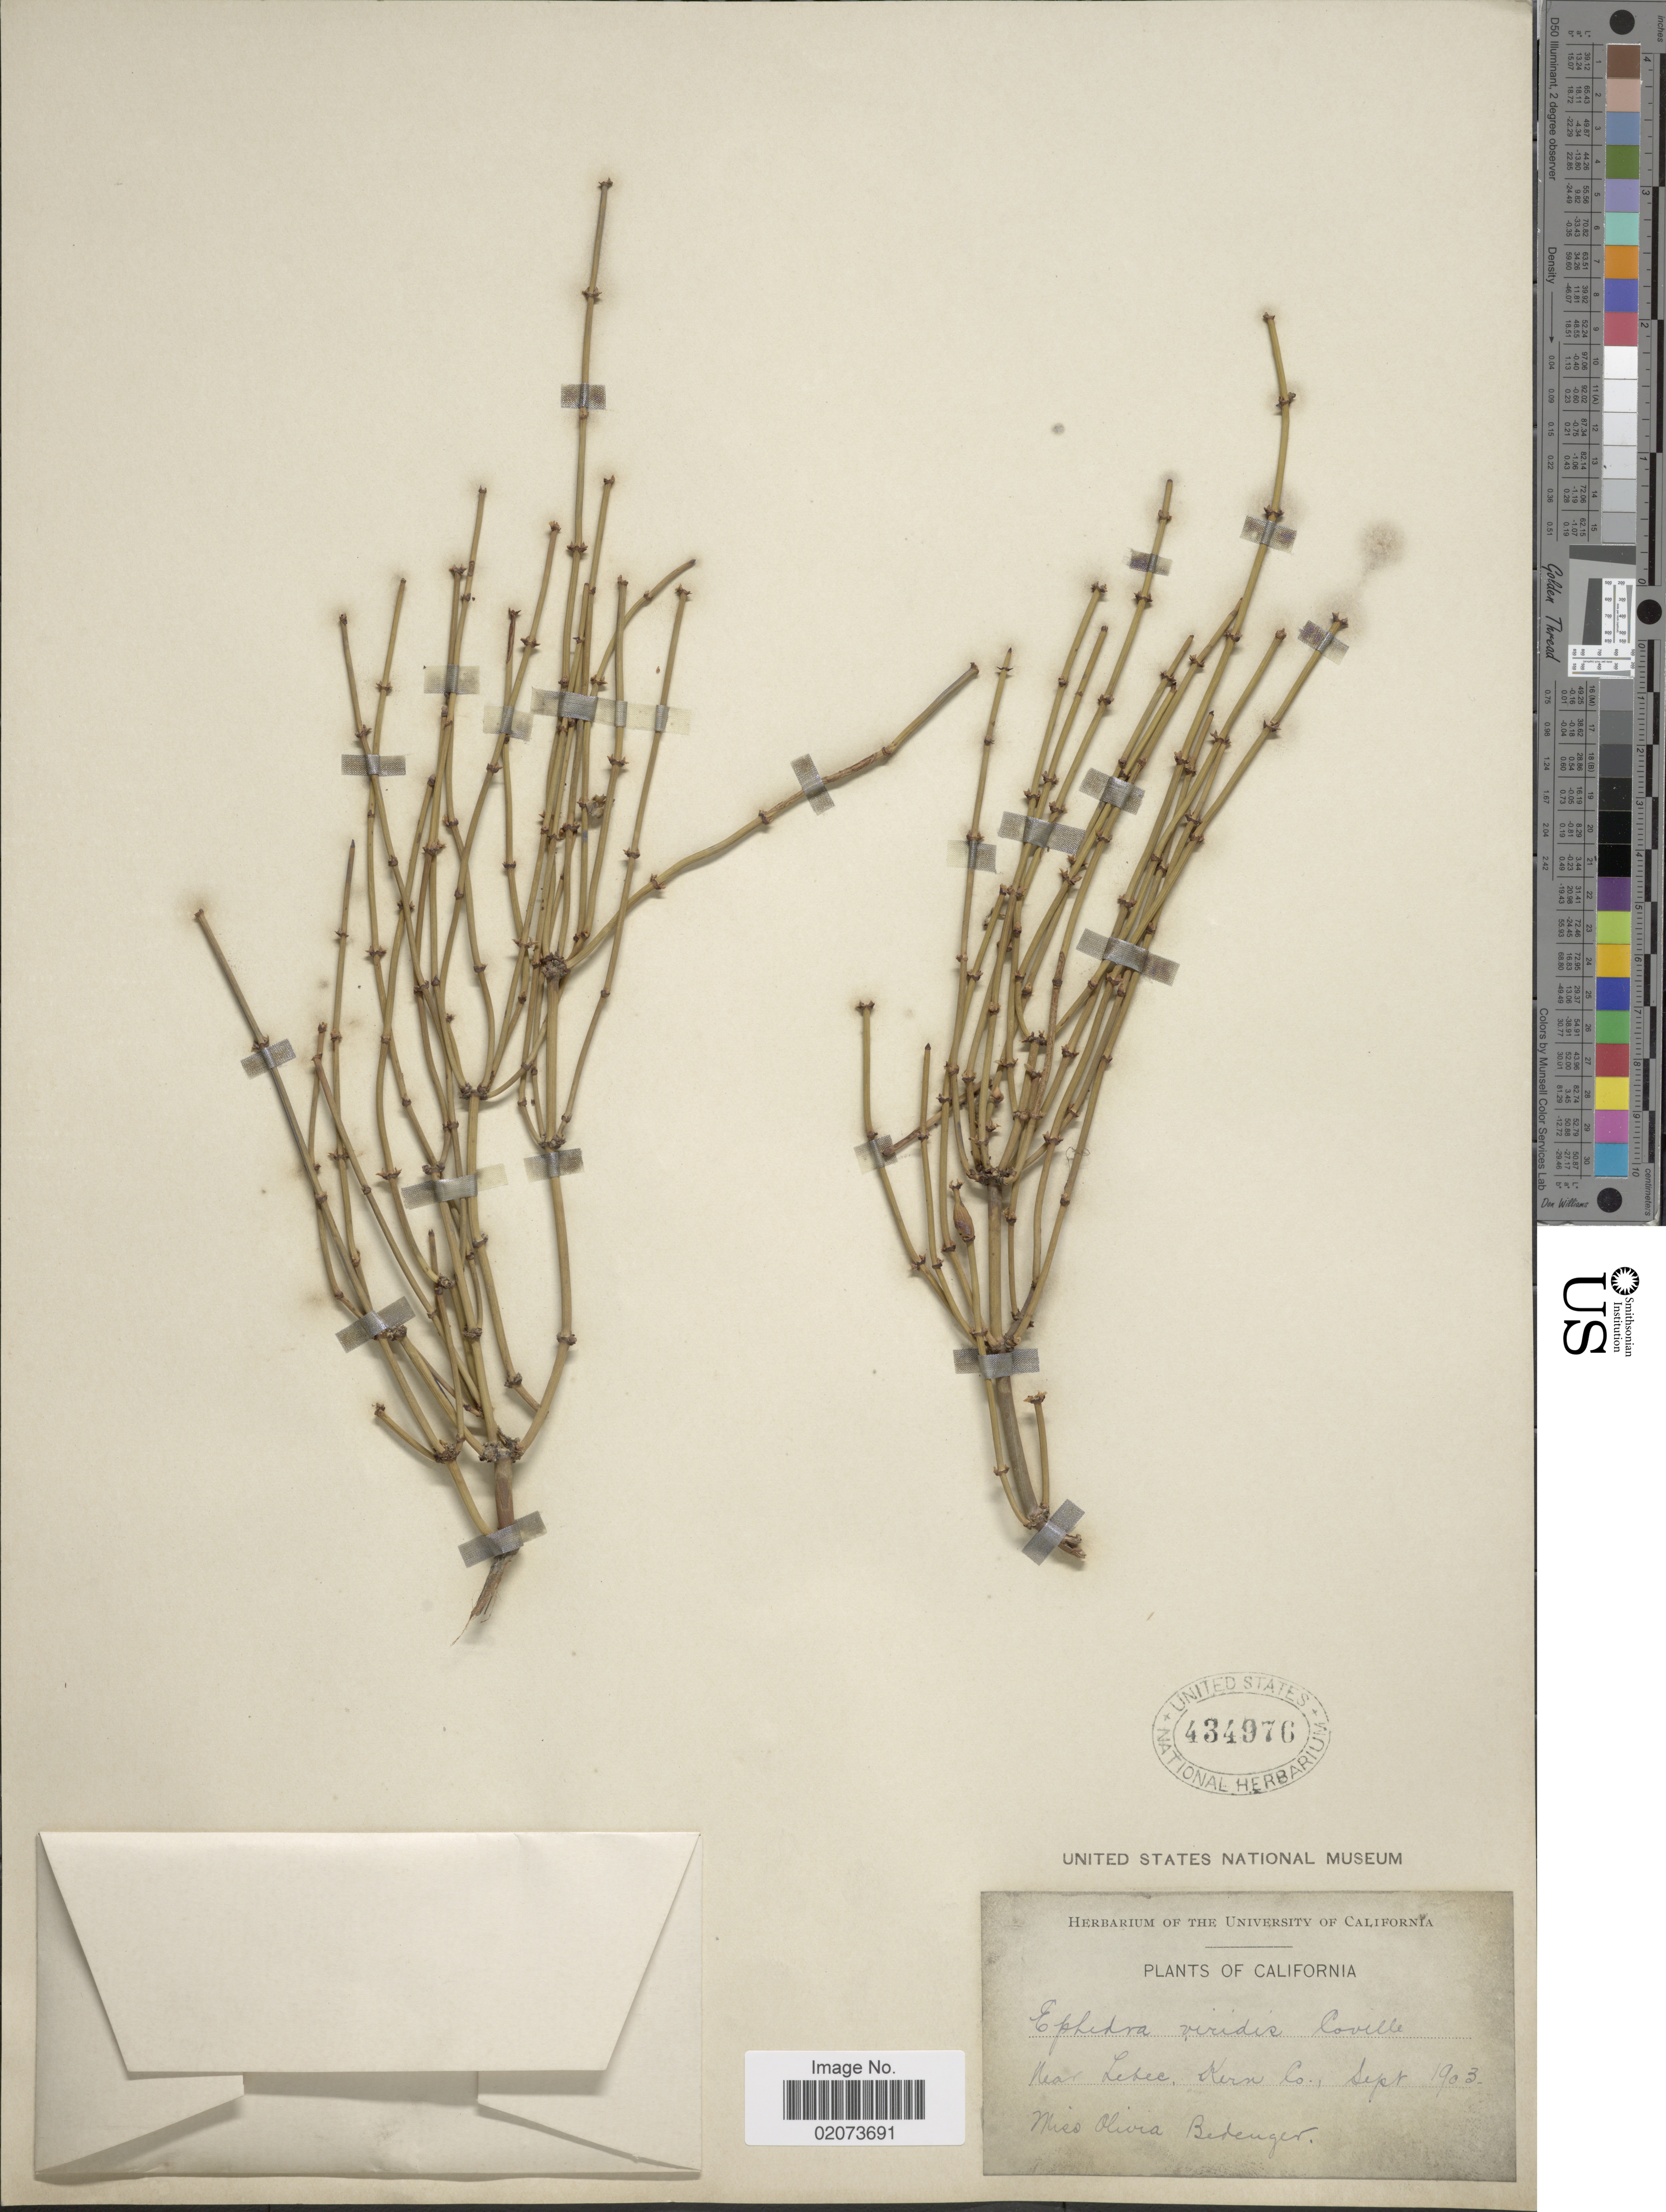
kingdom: Plantae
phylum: Tracheophyta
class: Gnetopsida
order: Ephedrales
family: Ephedraceae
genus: Ephedra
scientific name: Ephedra viridis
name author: Coville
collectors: O. Bedenger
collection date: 1903-09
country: United States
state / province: California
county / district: Kern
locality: Near Lebec, Kern Co.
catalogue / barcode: US 434976